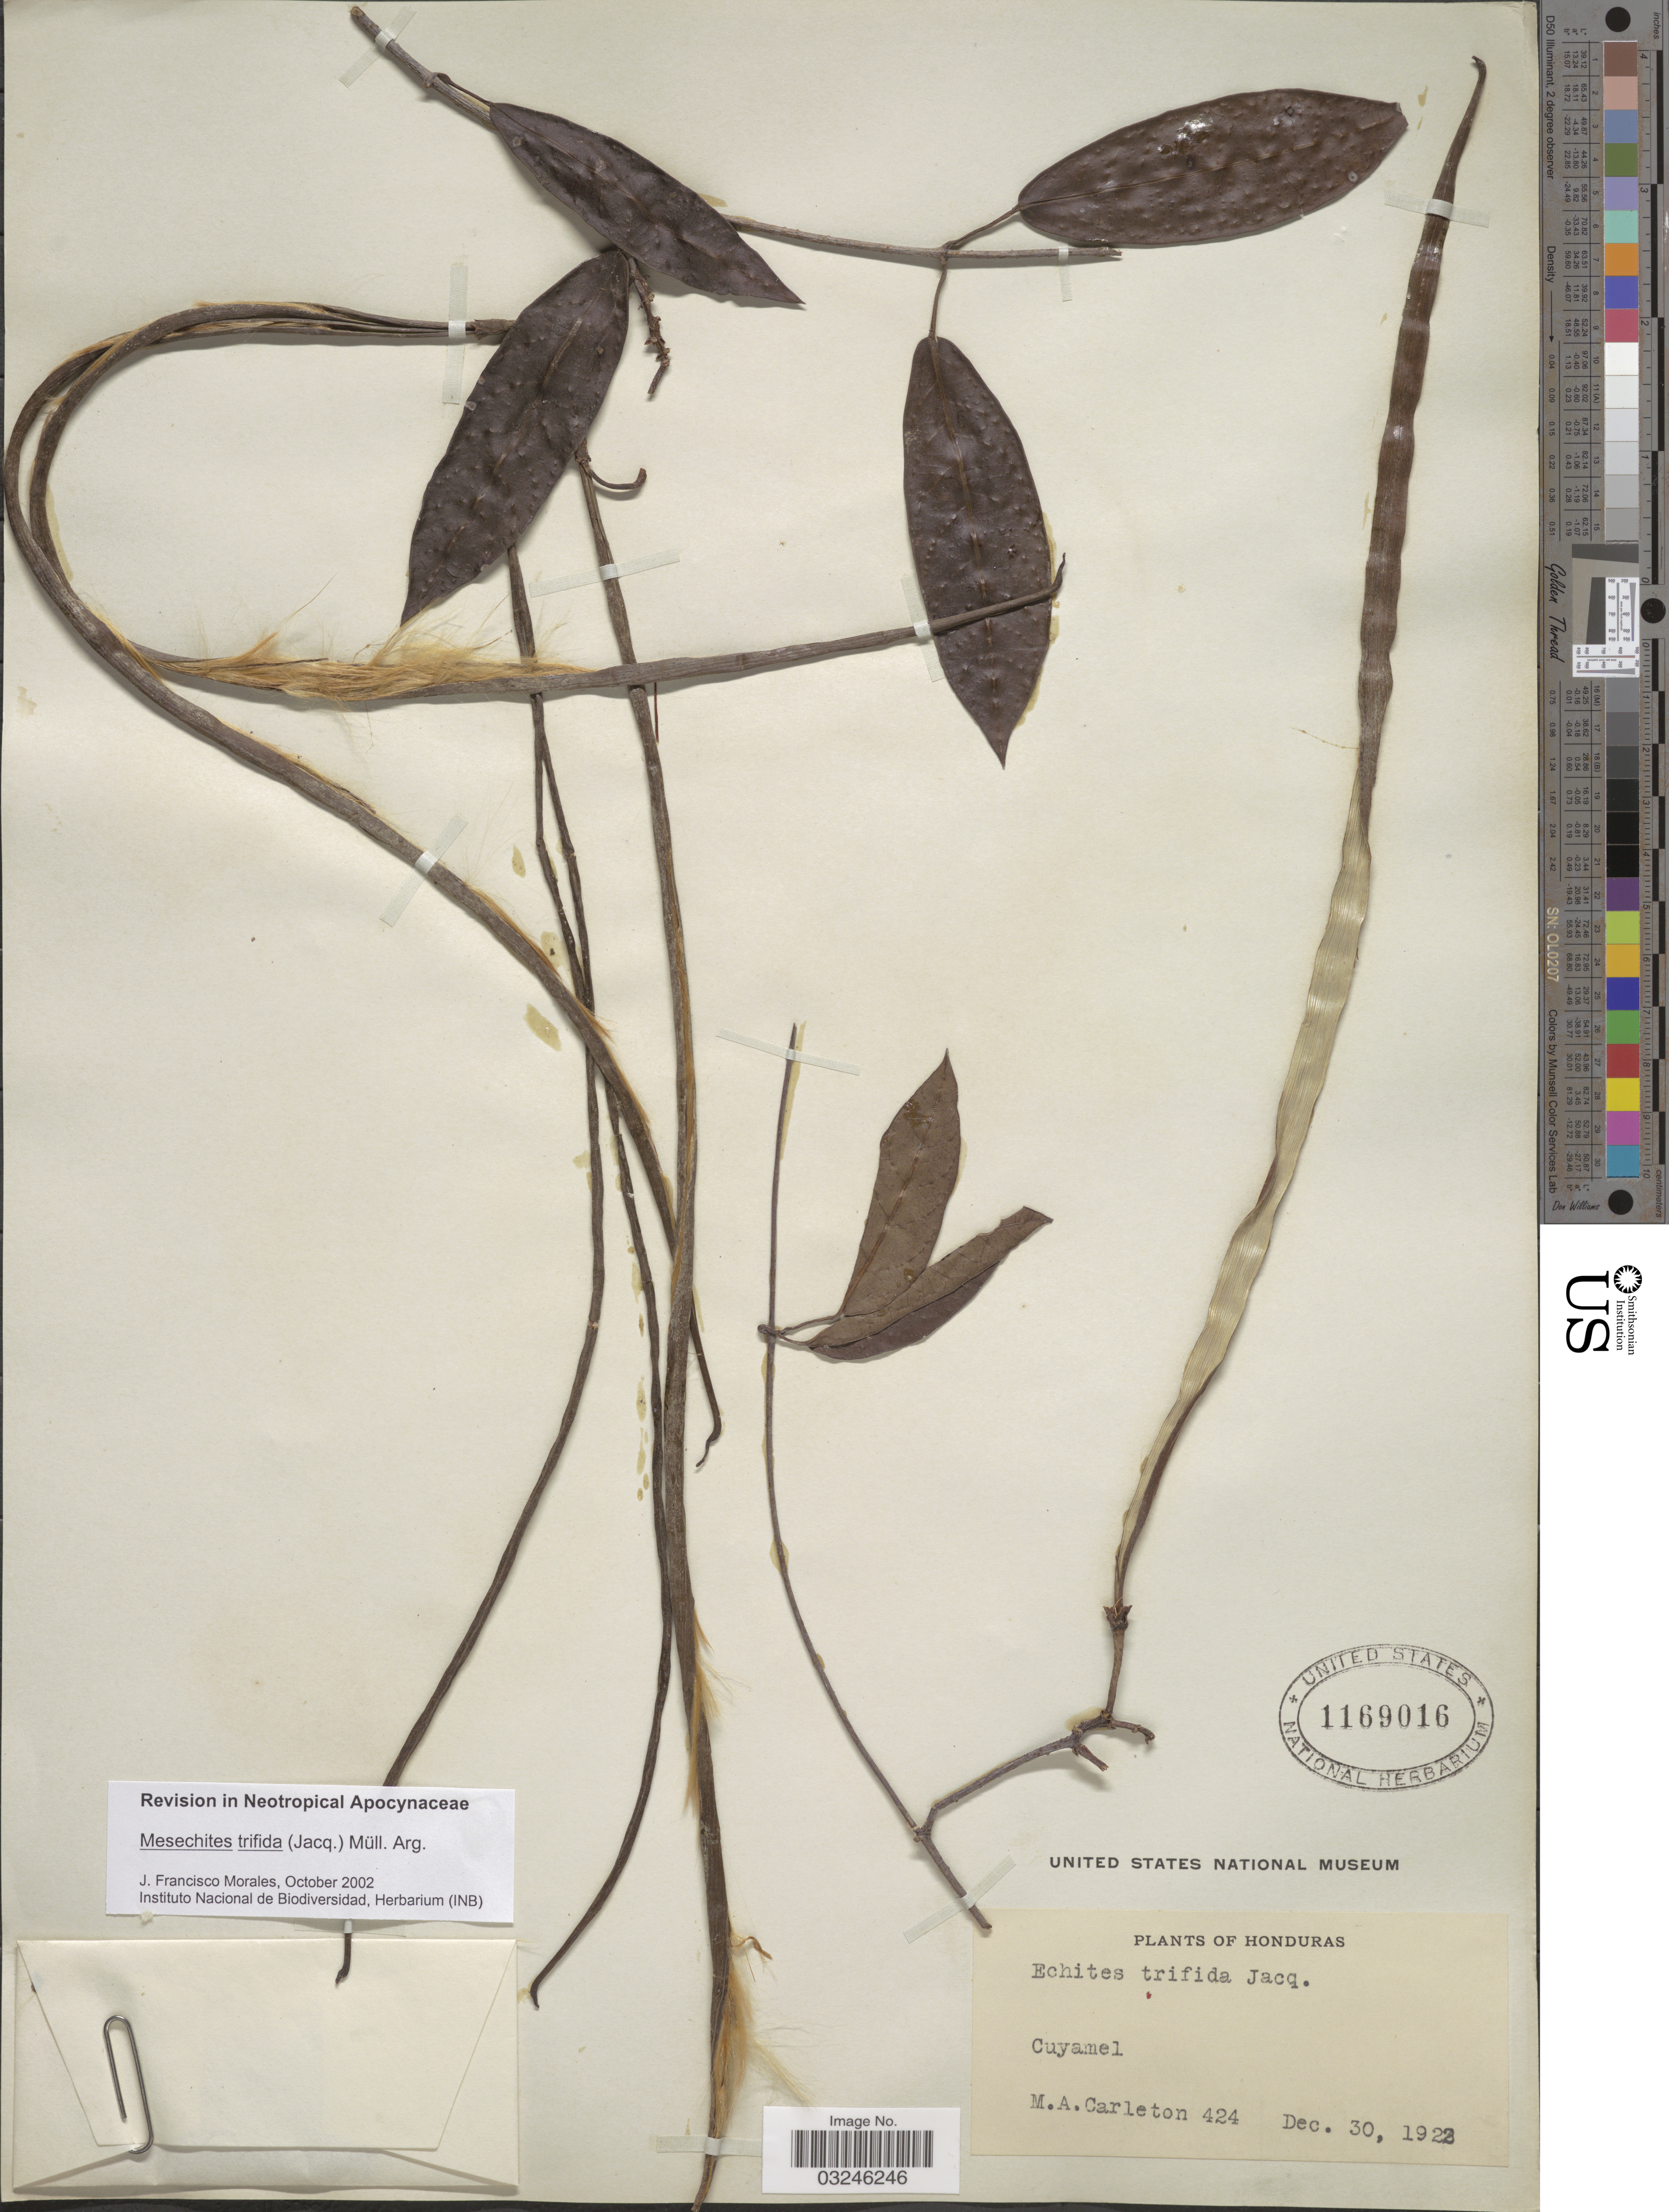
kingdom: Plantae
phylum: Tracheophyta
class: Magnoliopsida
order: Gentianales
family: Apocynaceae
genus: Mesechites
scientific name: Mesechites trifidus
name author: (Jacq.) Müll. Arg.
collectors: M. A. Carleton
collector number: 424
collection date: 1922-12-30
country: Honduras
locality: Cuyamel.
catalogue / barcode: US 1169016